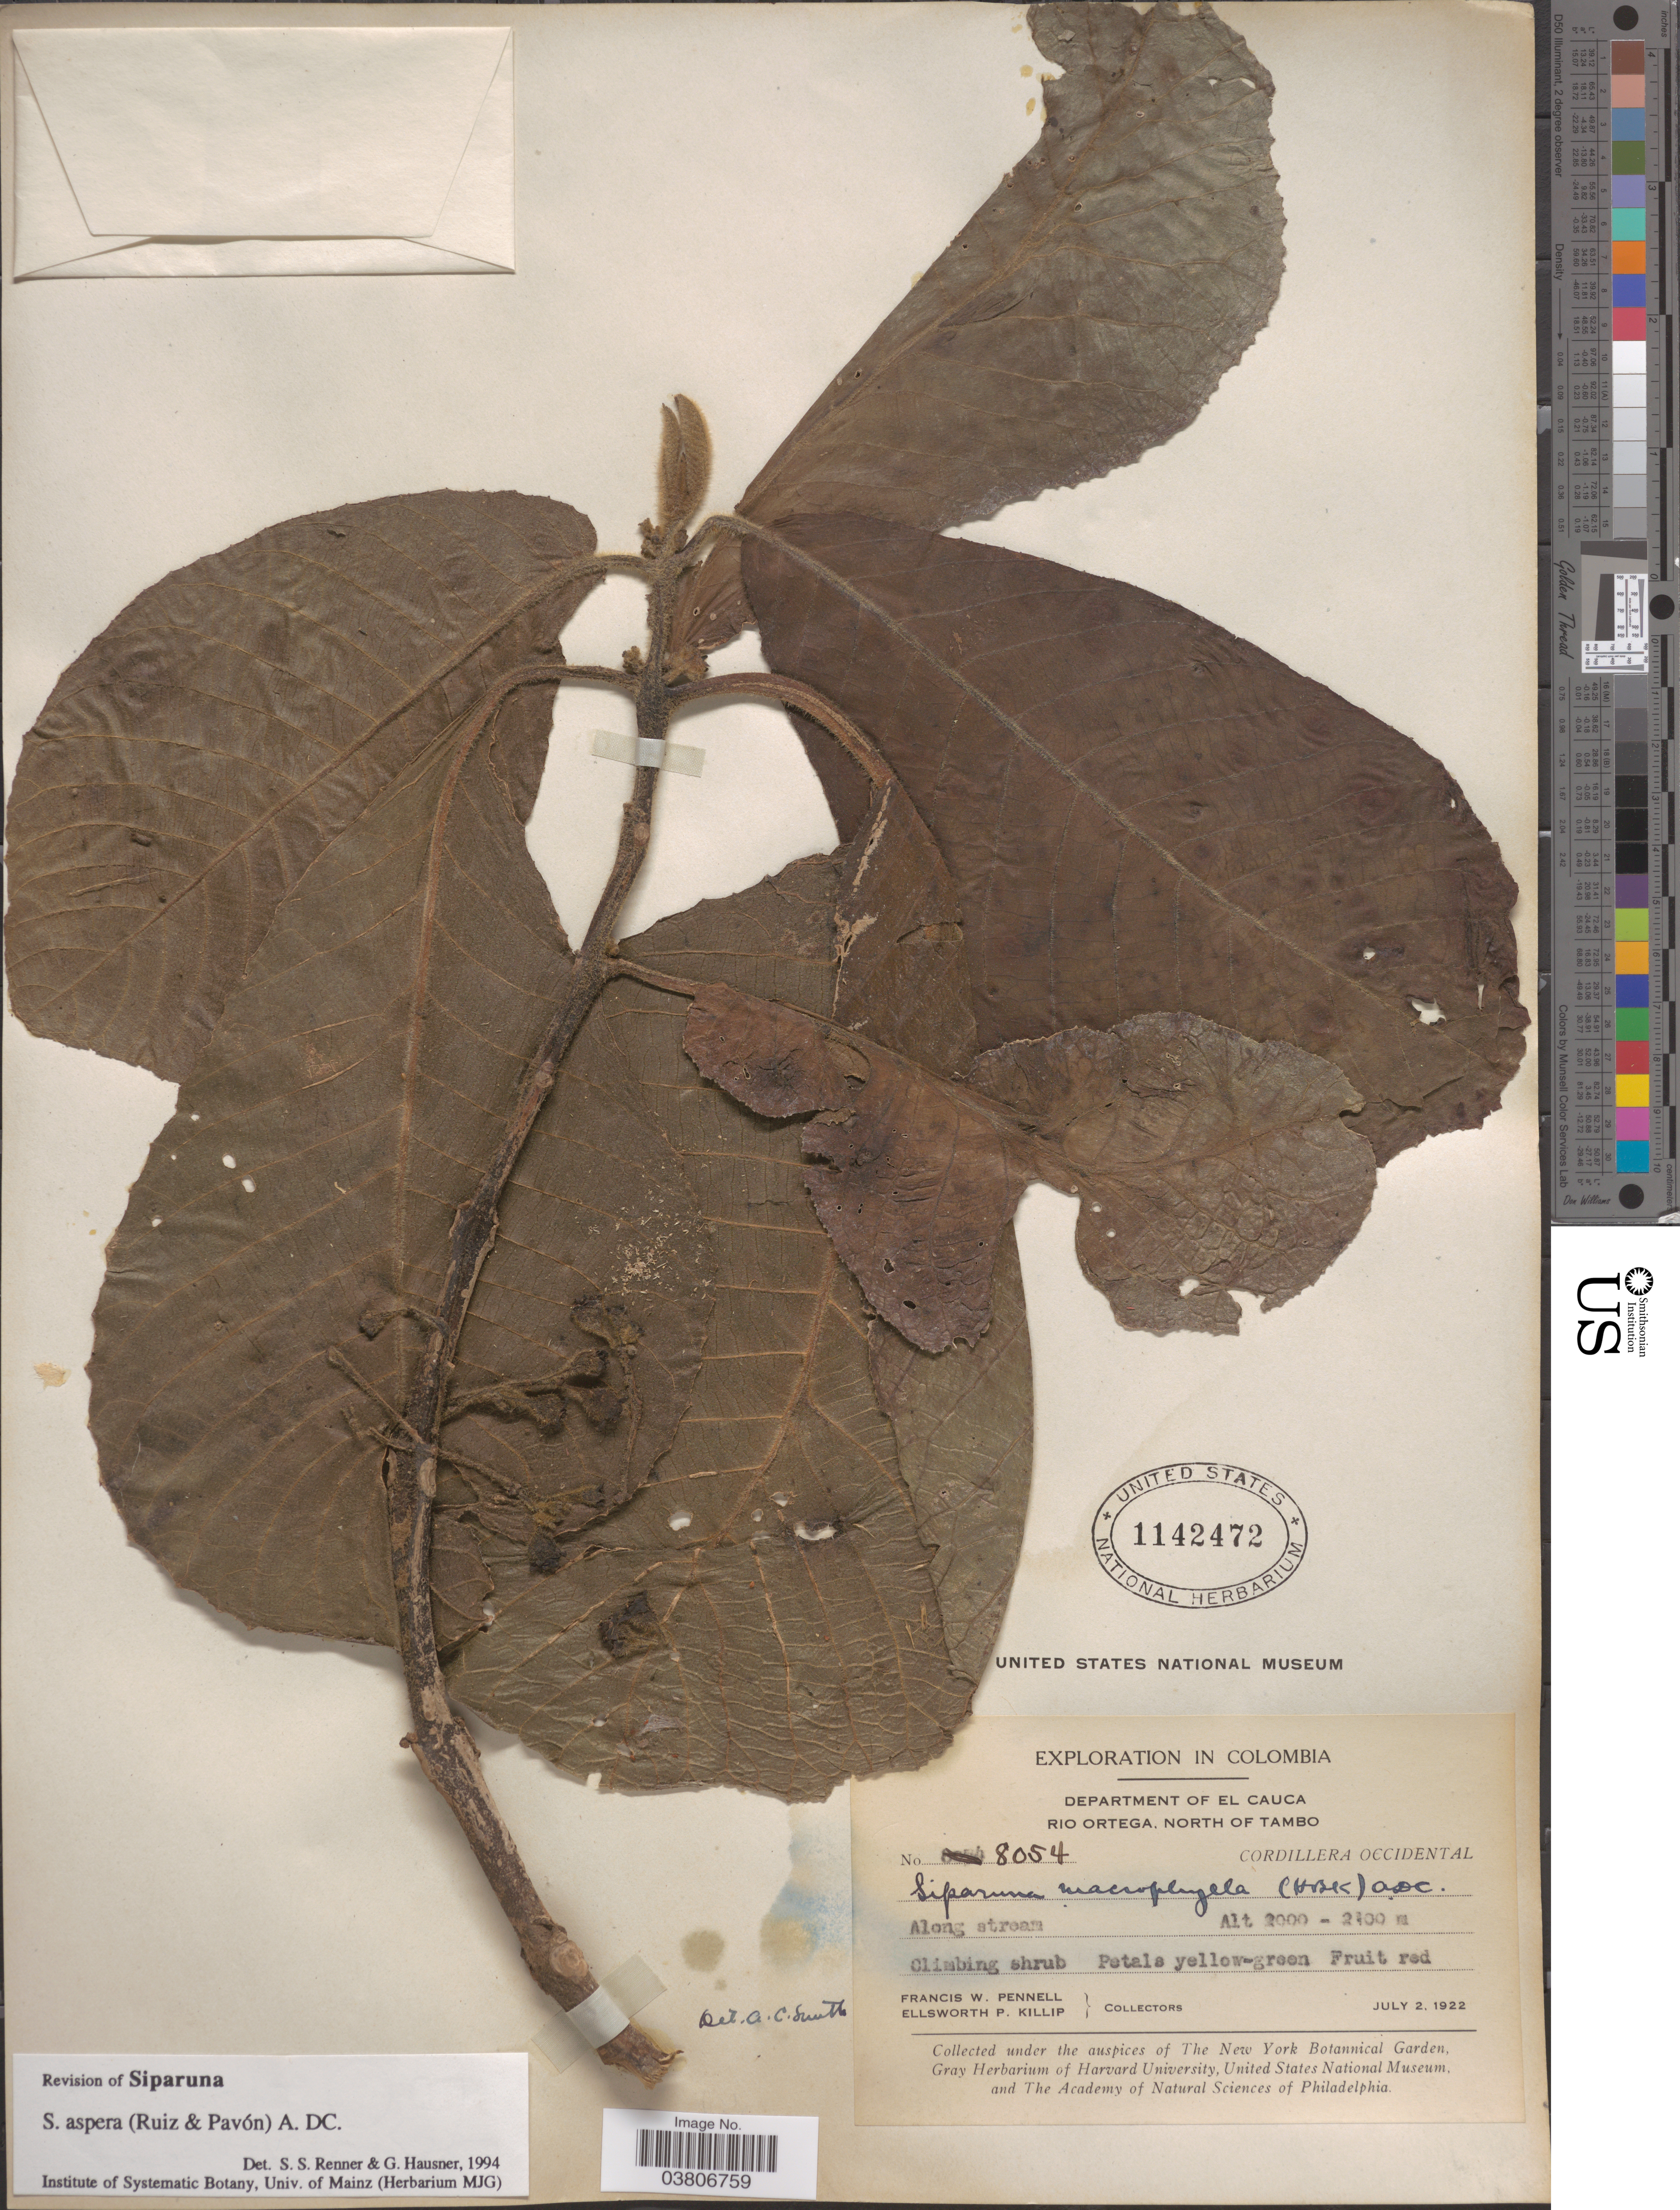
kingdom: Plantae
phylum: Tracheophyta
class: Magnoliopsida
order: Laurales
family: Siparunaceae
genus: Siparuna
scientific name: Siparuna aspera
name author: (Ruiz & Pav.) A. DC.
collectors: F. W. Pennell & E. P. Killip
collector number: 8054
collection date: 1922-07-02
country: Colombia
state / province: Cauca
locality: Department of El Cauca. Rio Ortega, North of Tambo. Cordillera Occidental.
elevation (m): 2000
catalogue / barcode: US 1142472